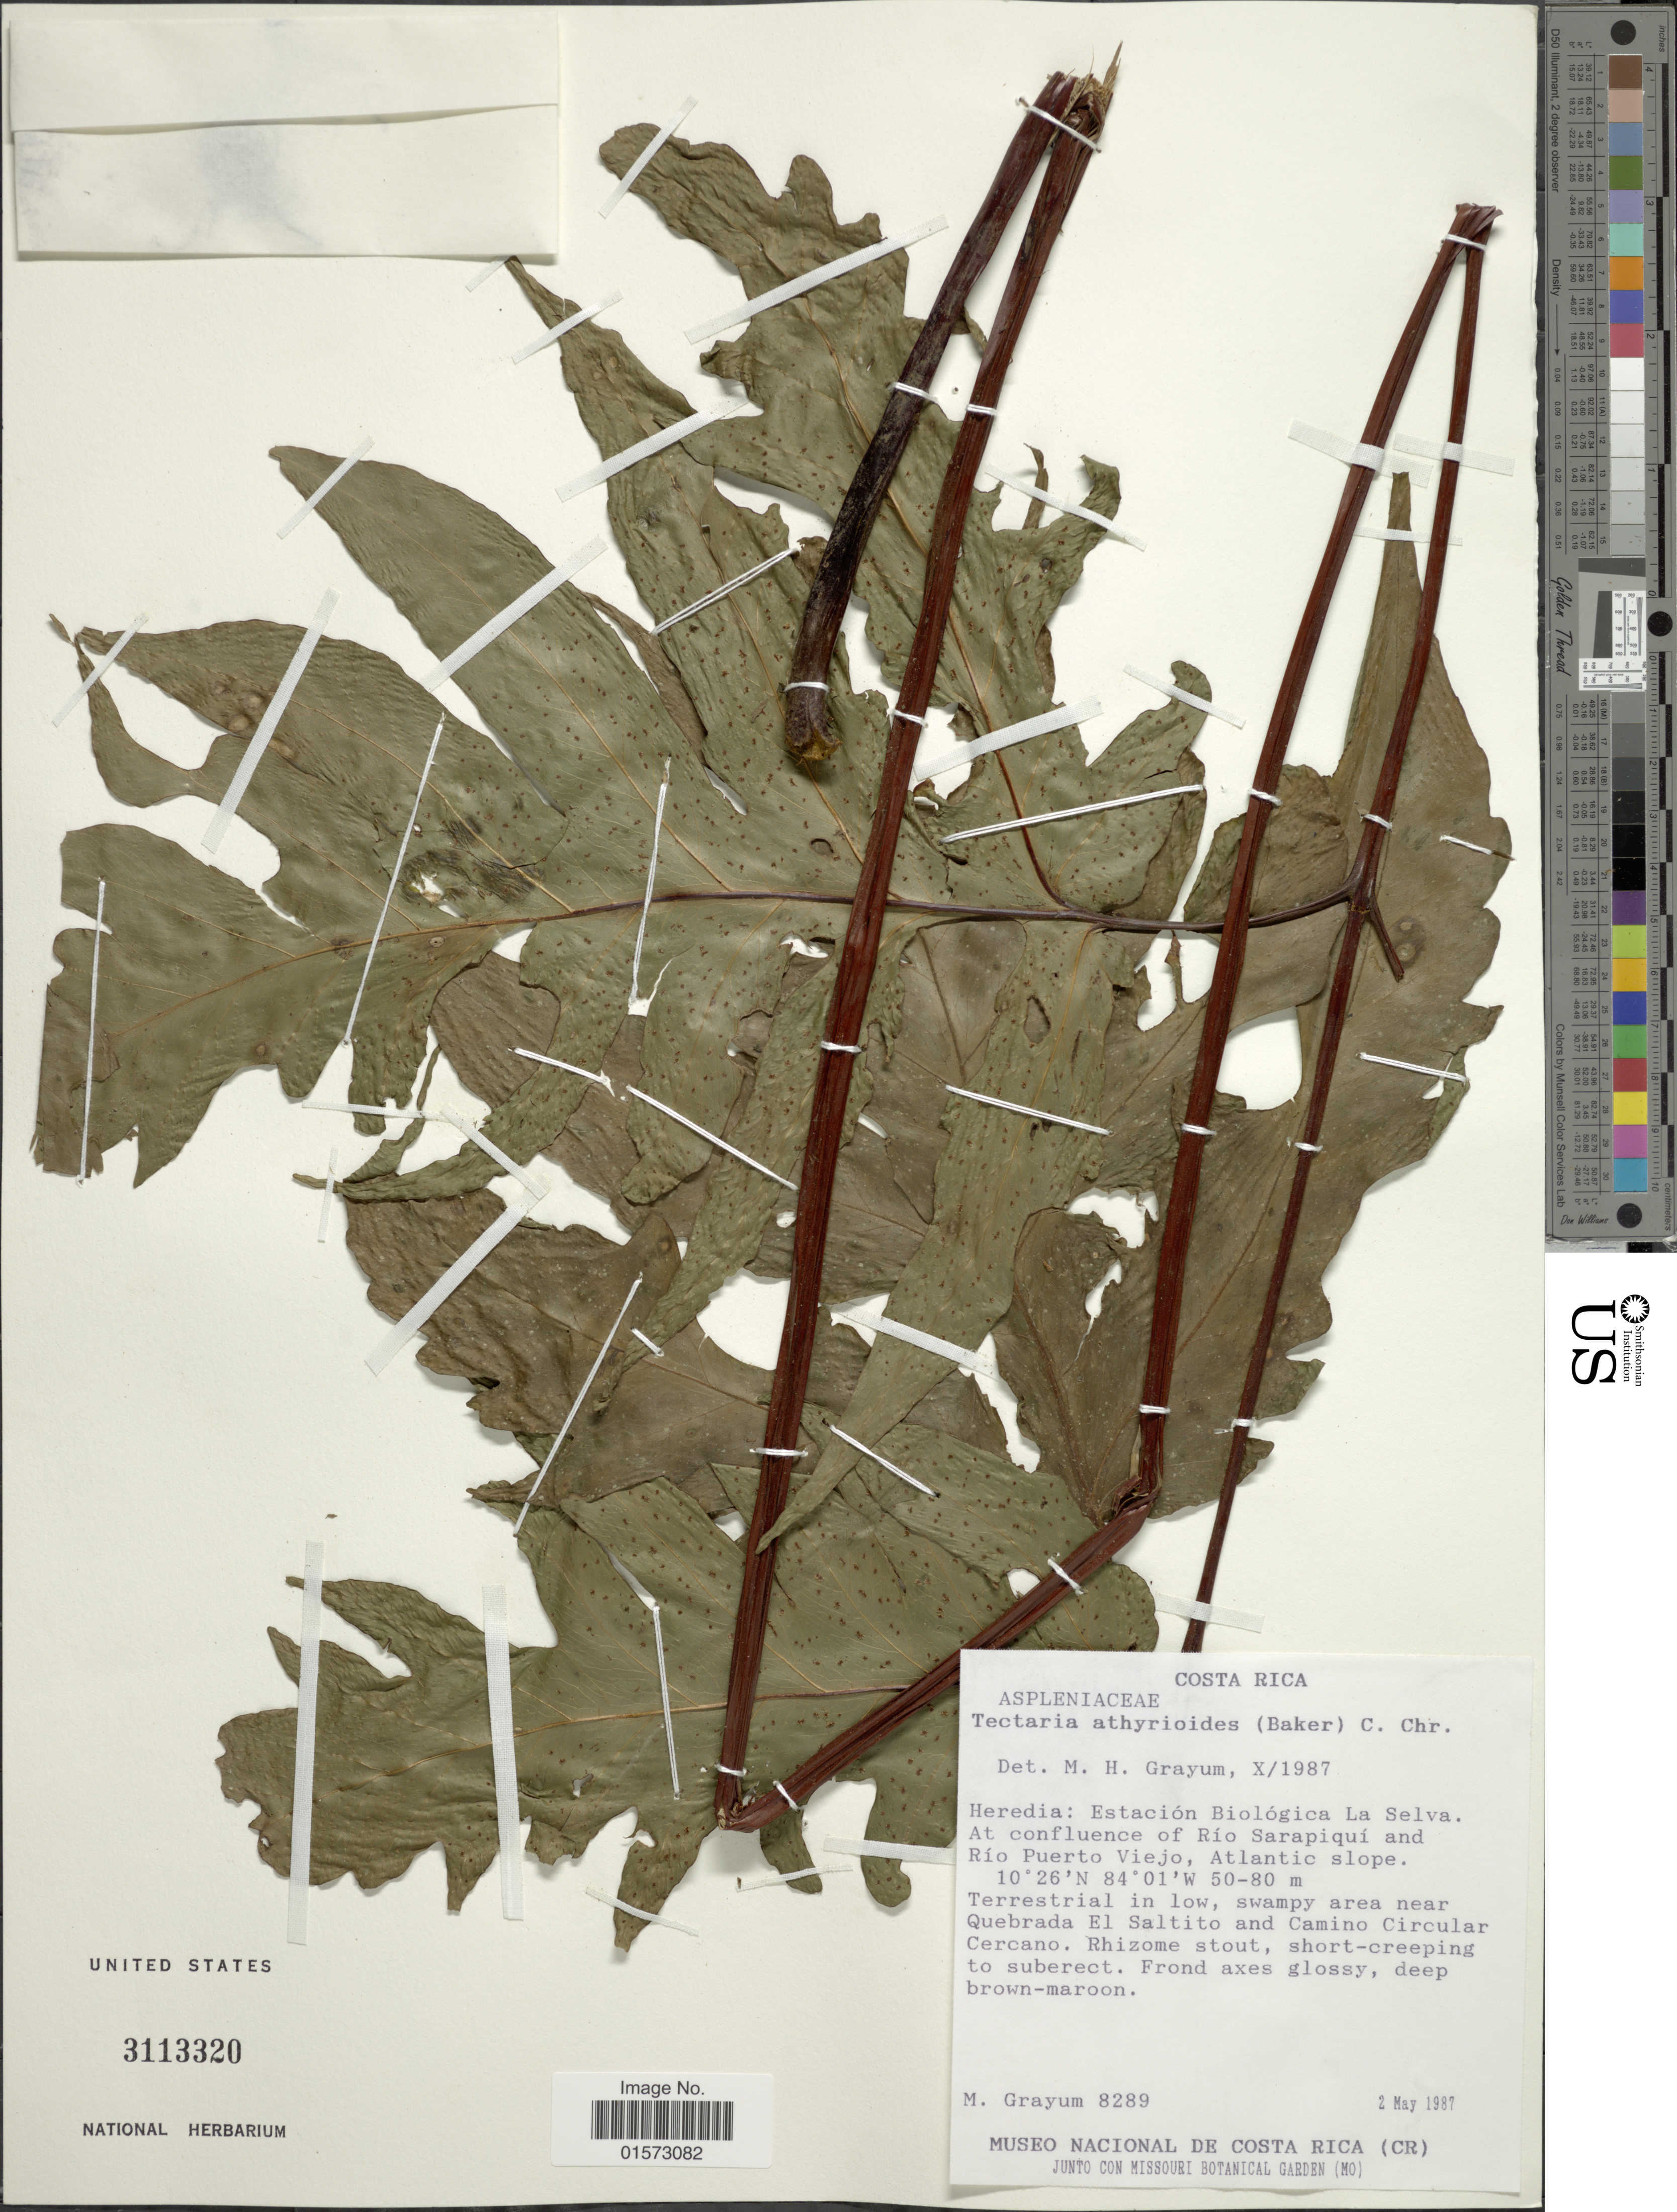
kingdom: Plantae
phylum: Tracheophyta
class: Polypodiopsida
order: Polypodiales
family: Tectariaceae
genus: Tectaria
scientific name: Tectaria athyrioides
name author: (Baker) C. Chr.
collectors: M. H. Grayum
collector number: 8289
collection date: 1987-05-02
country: Costa Rica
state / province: Heredia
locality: Estación Biológica La Selva. At confluence of Río Sarapiquí and Río Puerto Viejo, Atlantic slope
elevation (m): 50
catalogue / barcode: US 3113320